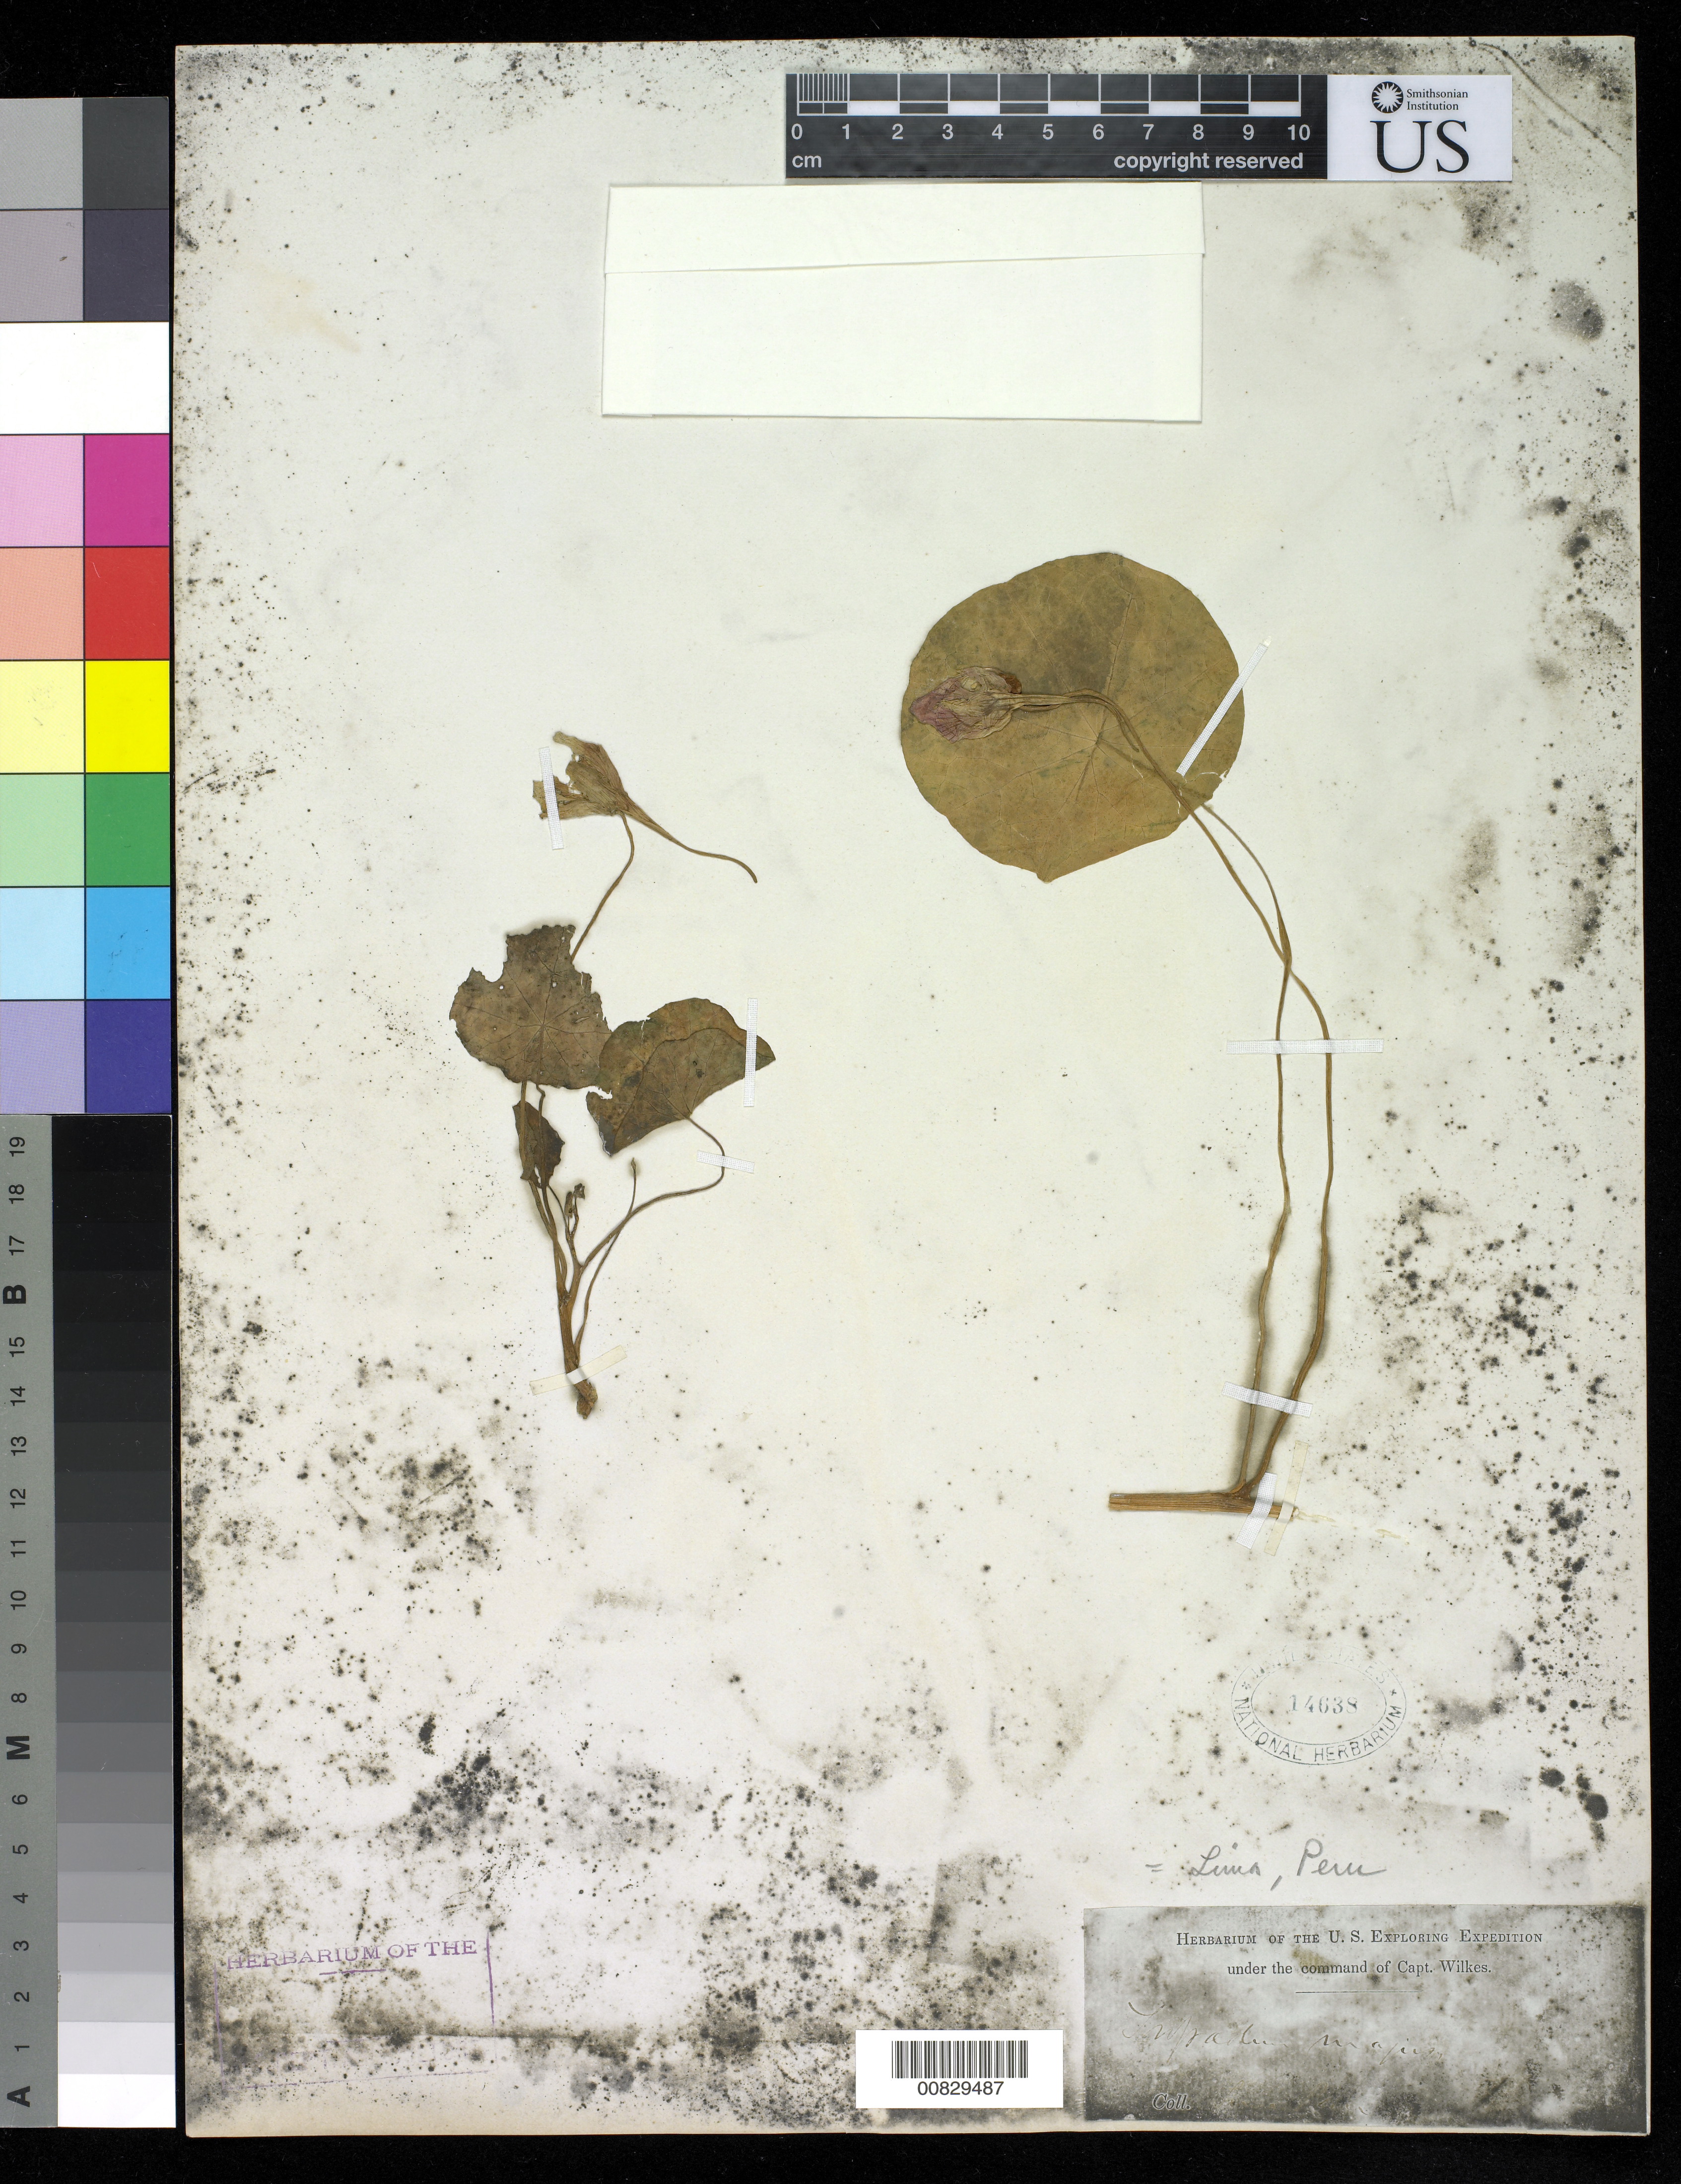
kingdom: Plantae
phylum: Tracheophyta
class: Magnoliopsida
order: Brassicales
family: Tropaeolaceae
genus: Tropaeolum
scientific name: Tropaeolum majus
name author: L.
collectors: Wilkes Explor. Exped.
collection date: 1838/1842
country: Peru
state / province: Lima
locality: Lima, Peru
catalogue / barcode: US 14638